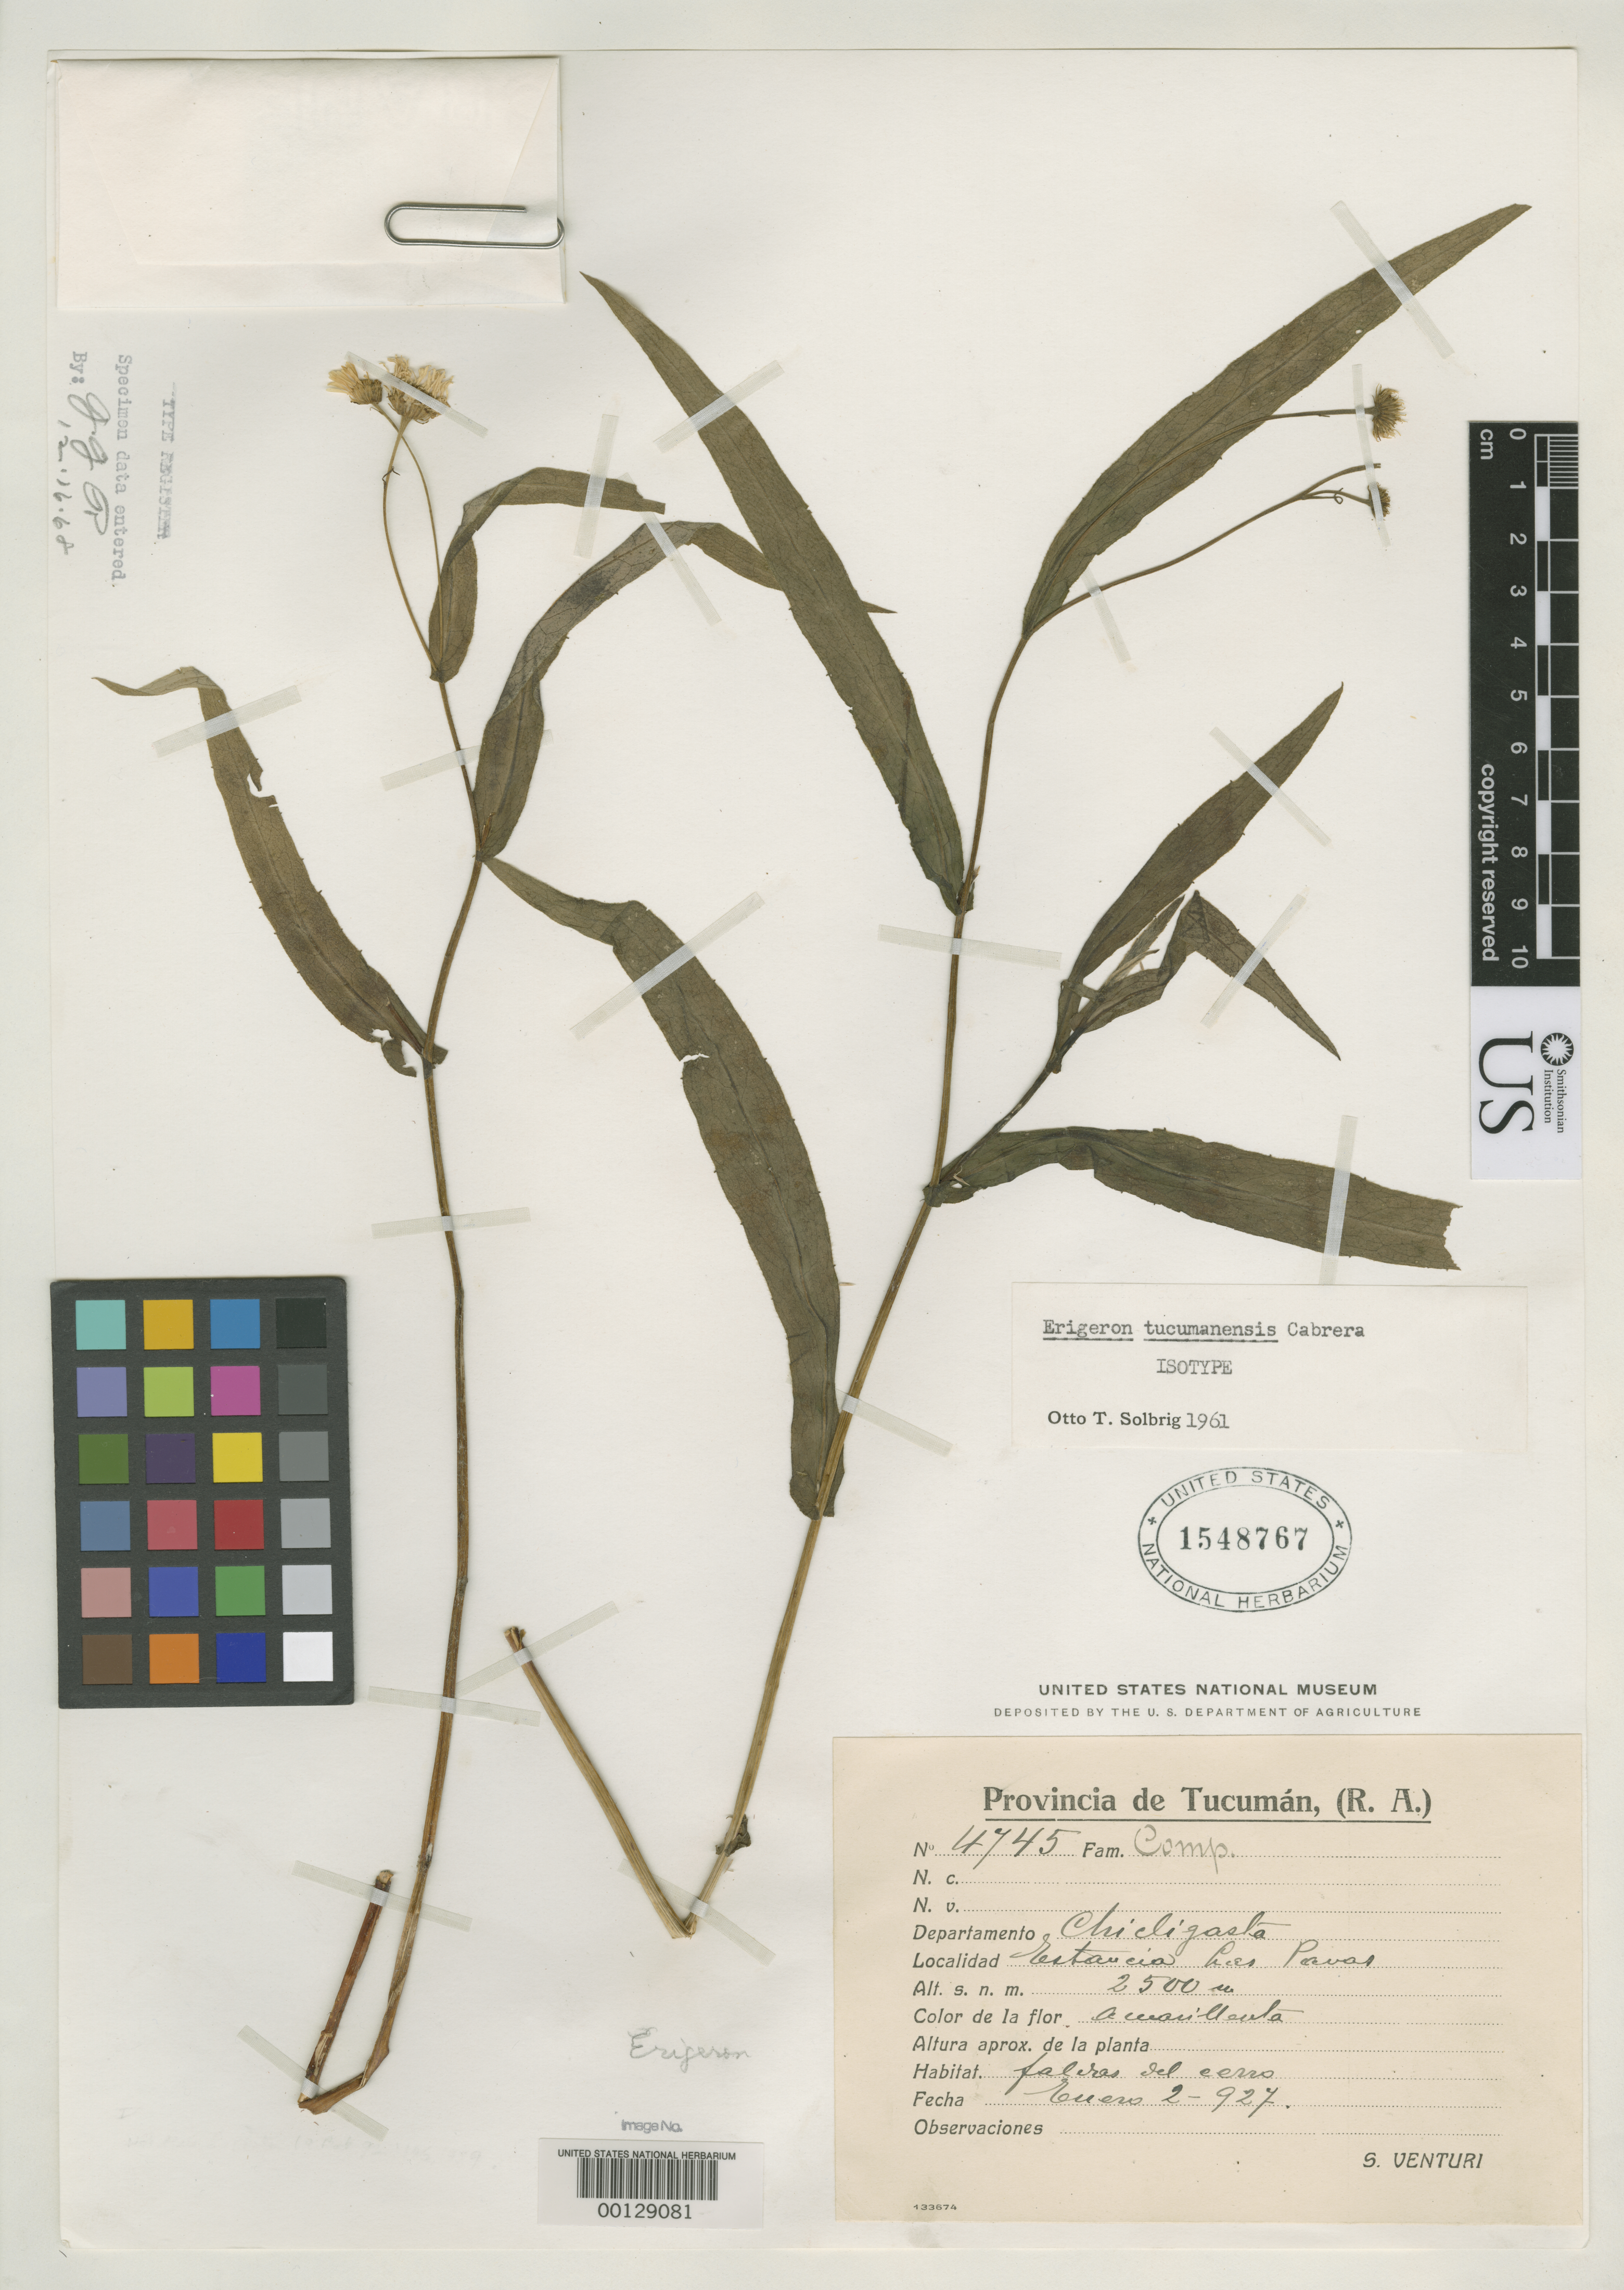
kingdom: Plantae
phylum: Tracheophyta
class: Magnoliopsida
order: Asterales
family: Asteraceae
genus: Erigeron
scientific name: Erigeron tucumanensis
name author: Cabrera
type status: Isotype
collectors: S. Venturi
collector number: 4745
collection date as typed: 02 Jan 1927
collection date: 1927-01-02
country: Argentina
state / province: Tucumán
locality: Chicligasta.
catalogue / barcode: US 1548767